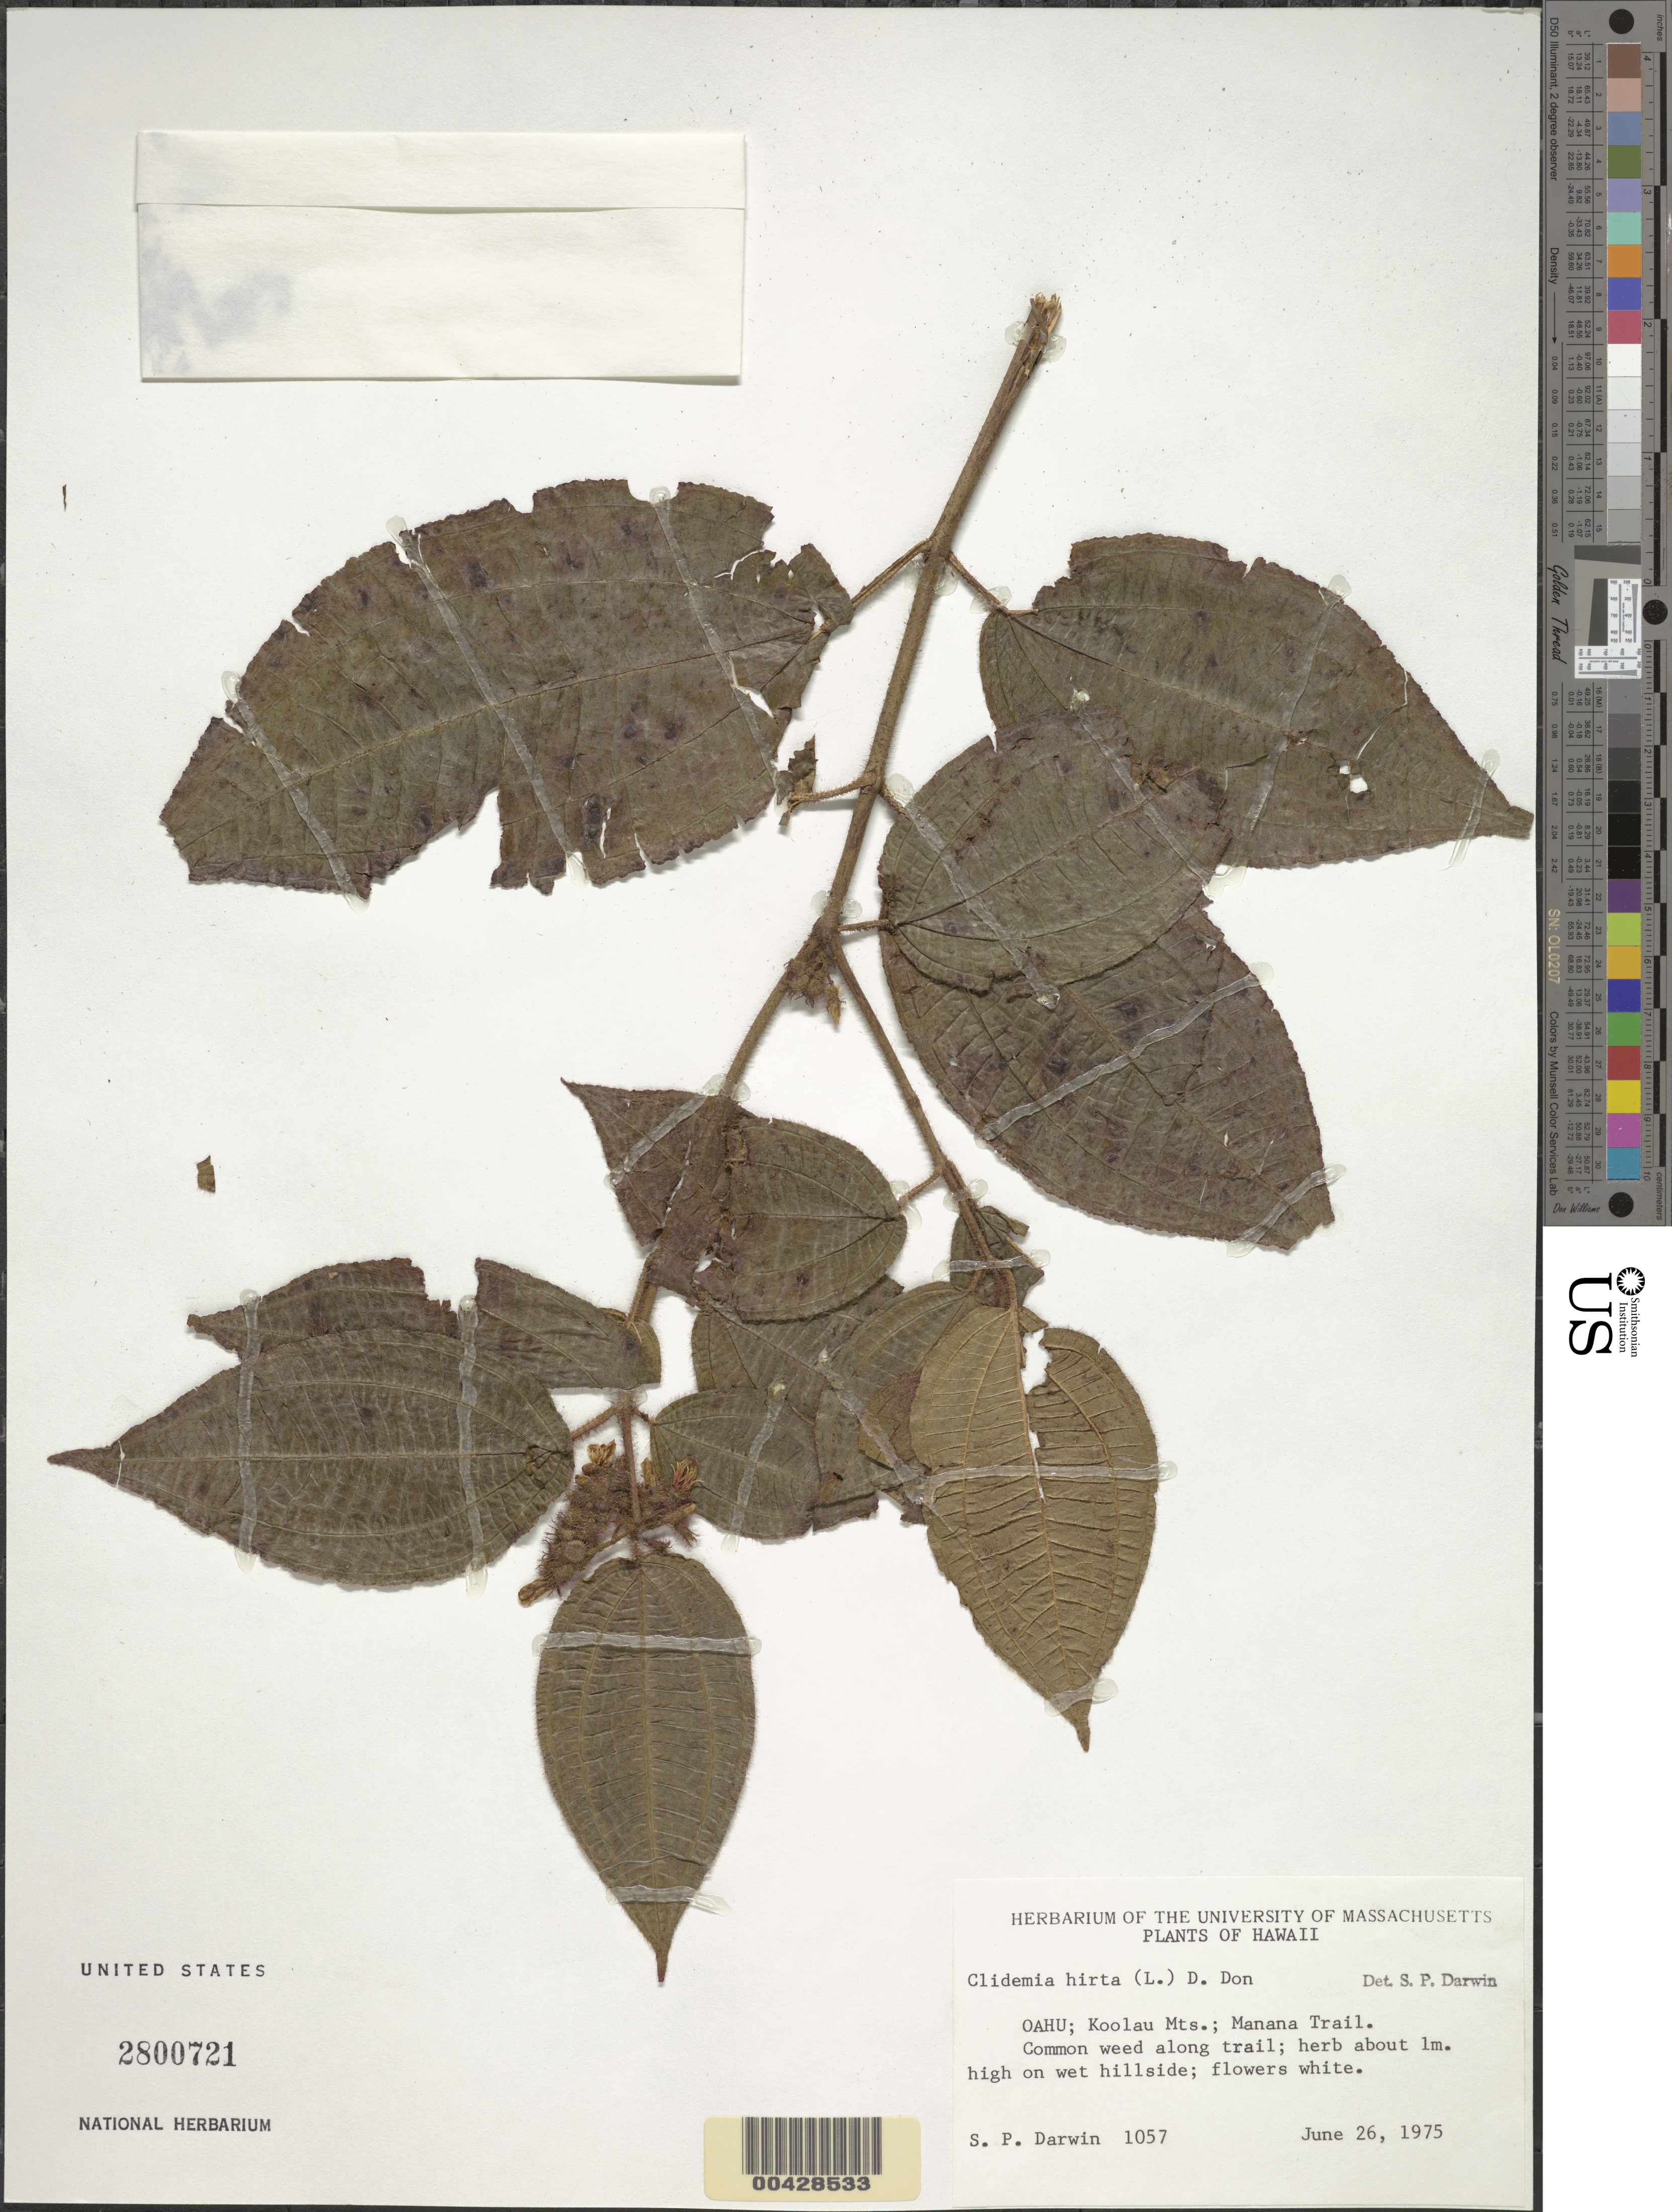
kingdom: Plantae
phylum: Tracheophyta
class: Magnoliopsida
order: Myrtales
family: Melastomataceae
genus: Miconia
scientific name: Miconia crenata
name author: (Vahl) Michelang.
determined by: Wagner, W. L., (BOT), Smithsonian Institution - National Museum of Natural History (UNITED STATES)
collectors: S. P. Darwin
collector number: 1057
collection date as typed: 26 Jun 1975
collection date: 1975-06-26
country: United States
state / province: Hawaii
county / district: Honolulu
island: Oahu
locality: Koolau Mountains, Manana Trail.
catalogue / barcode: US 2800721